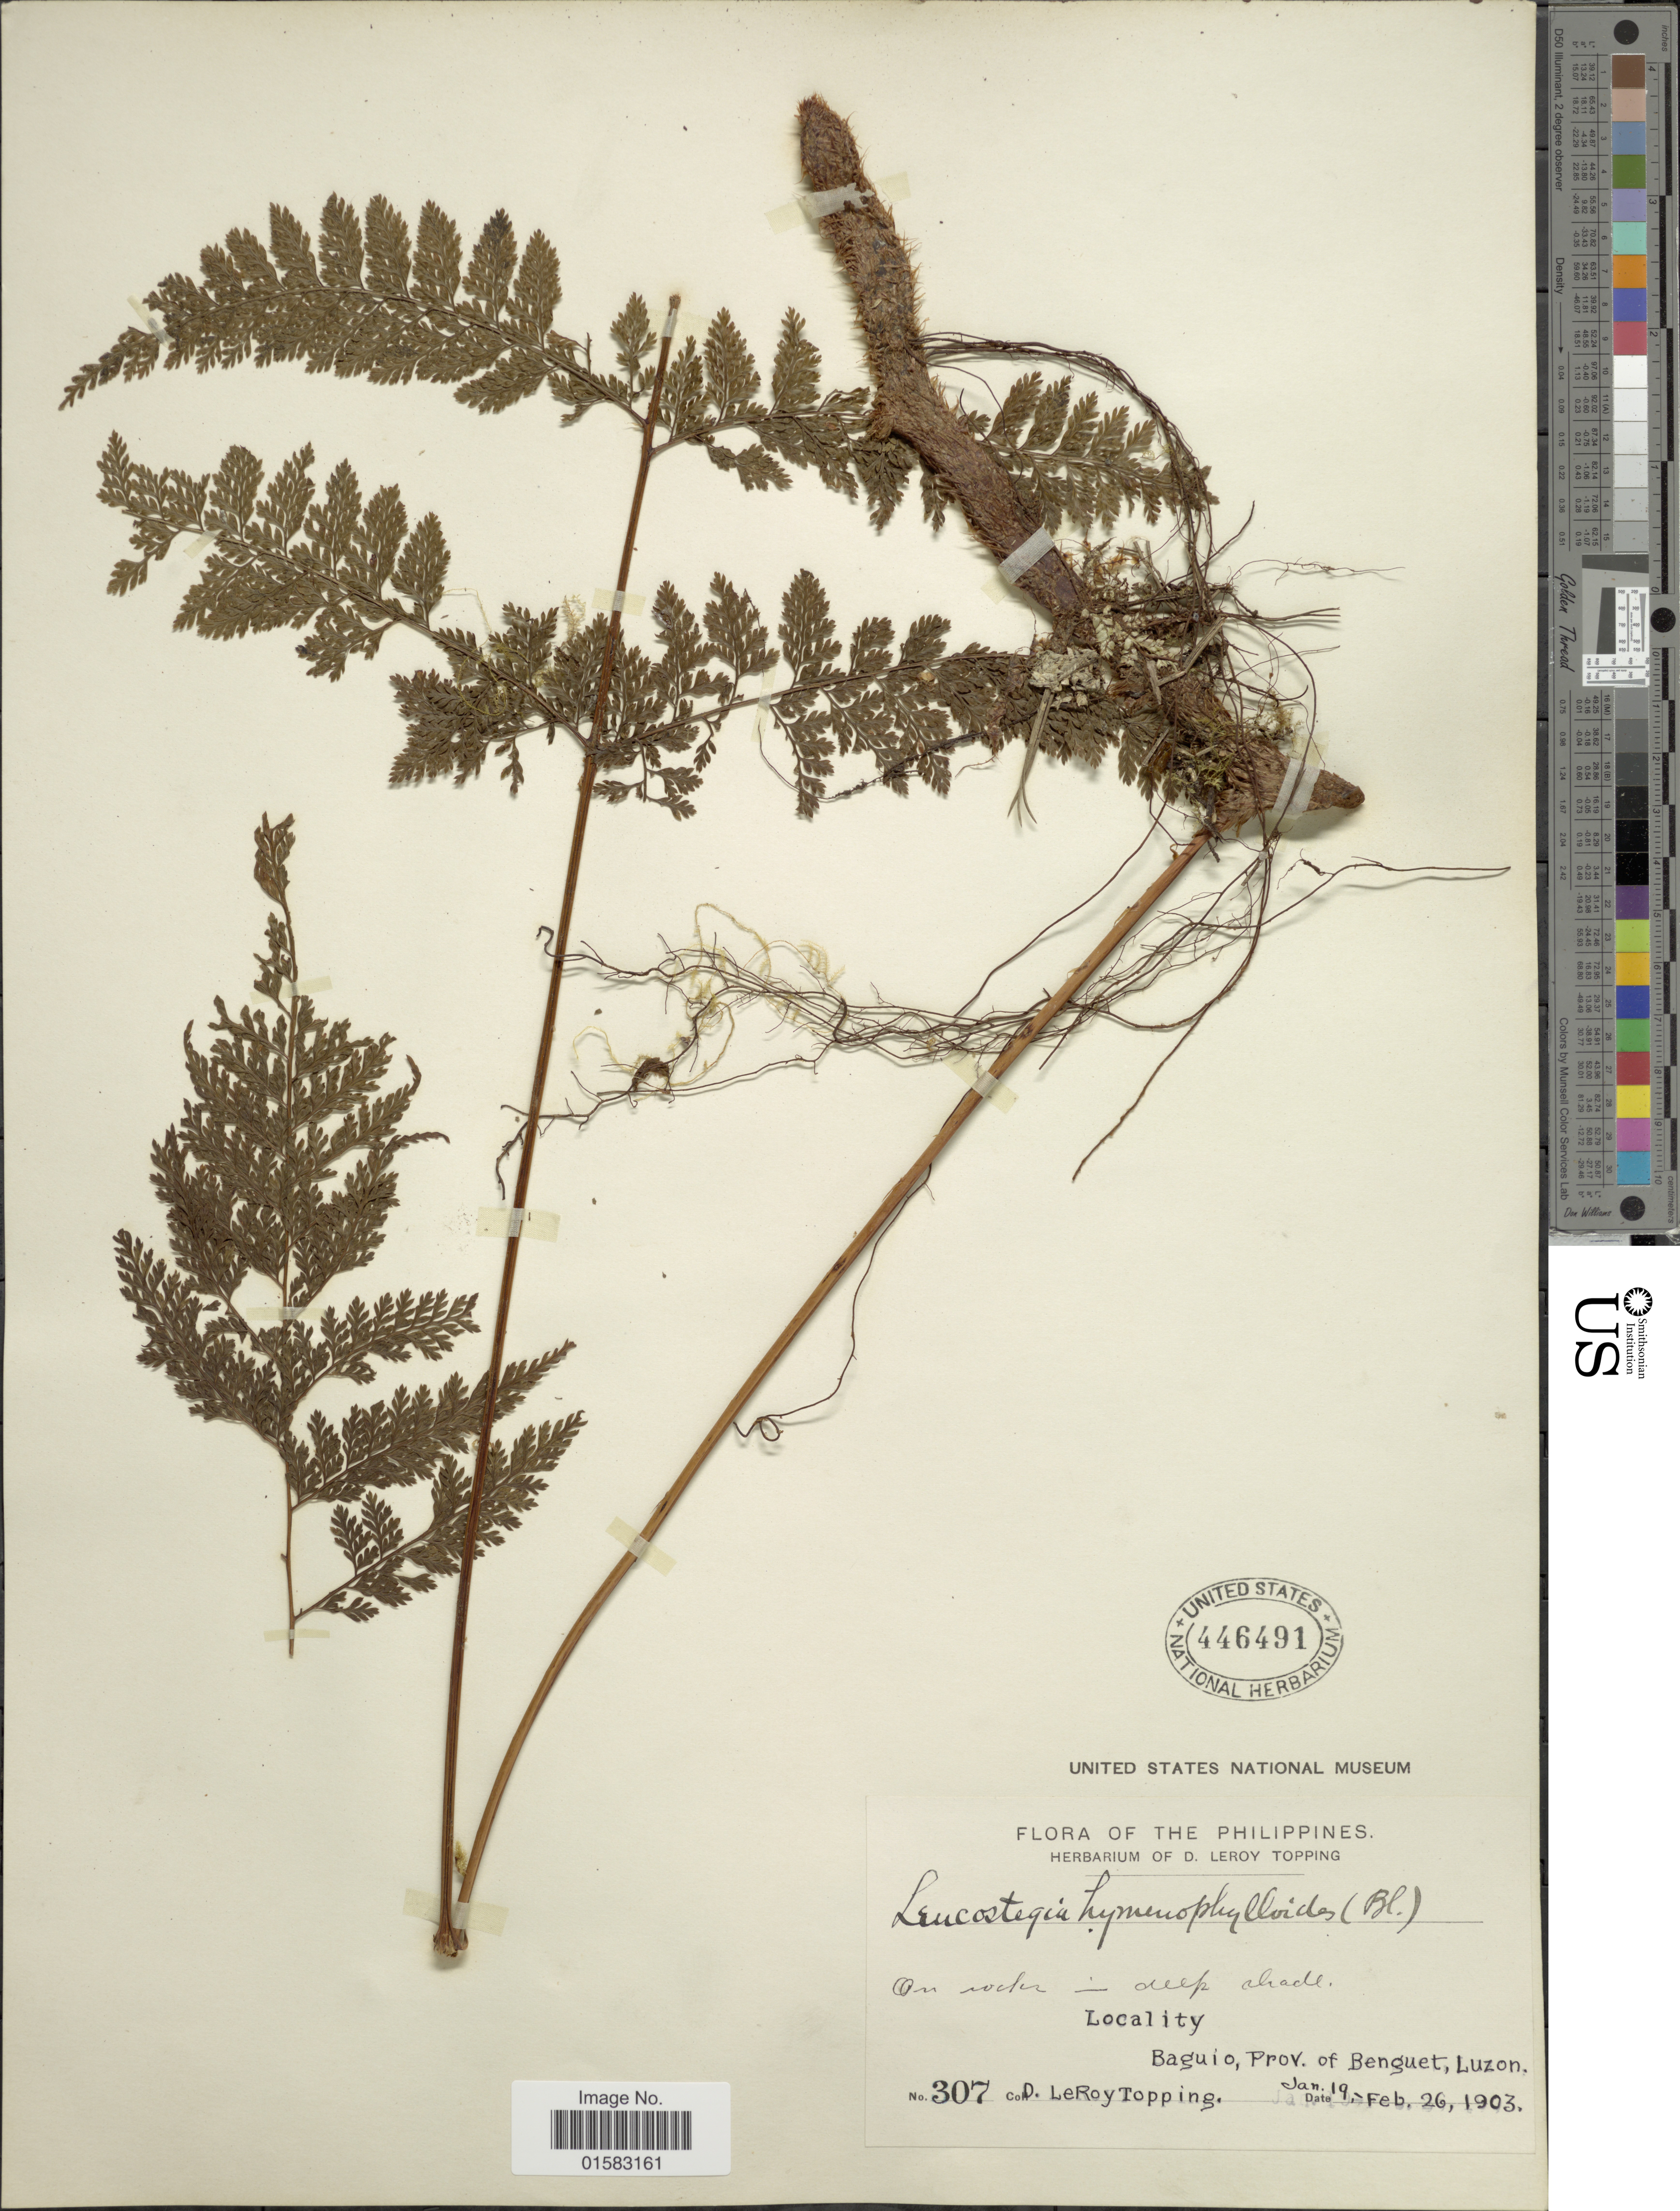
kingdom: Plantae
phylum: Tracheophyta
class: Polypodiopsida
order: Polypodiales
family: Davalliaceae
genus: Davallia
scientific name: Davallia hymenophylloides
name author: (Bedd.) Kuhn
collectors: D. L. Topping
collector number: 307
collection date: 1903-01-19/1903-02-26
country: Philippines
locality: Baguio, Prov. of Benguet, Luzon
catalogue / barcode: US 446491